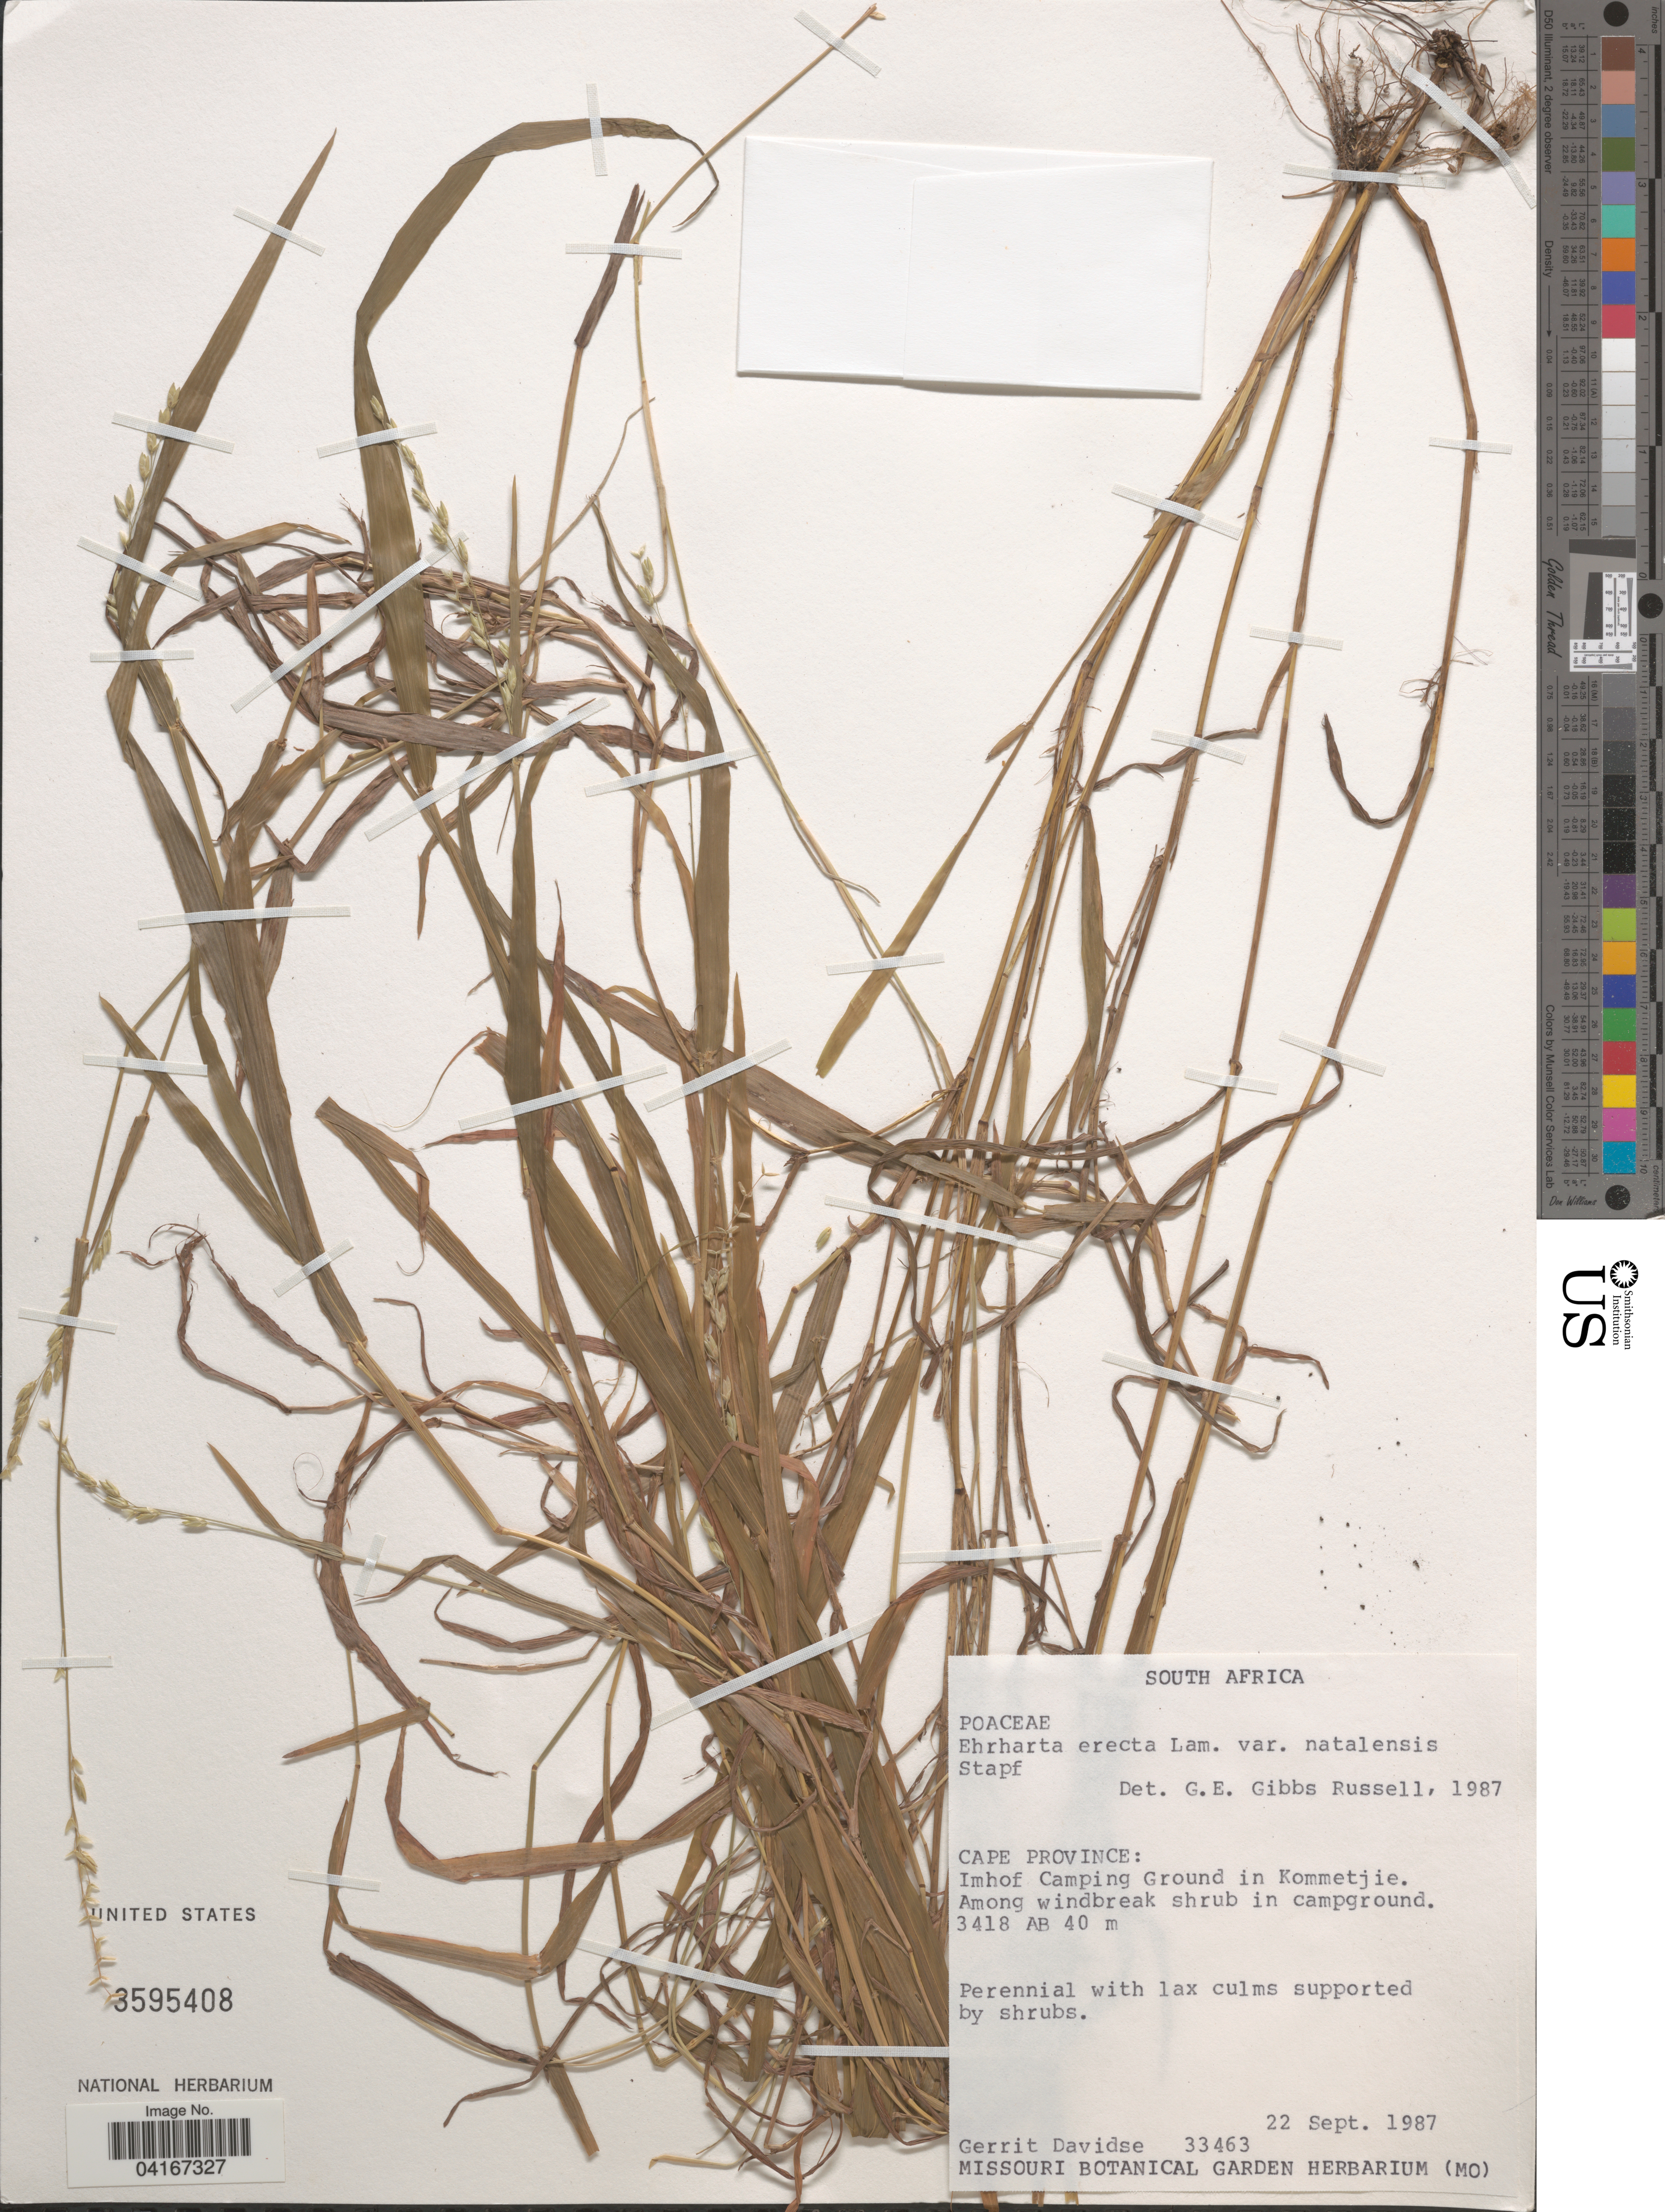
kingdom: Plantae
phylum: Tracheophyta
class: Liliopsida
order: Poales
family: Poaceae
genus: Ehrharta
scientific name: Ehrharta erecta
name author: Lam.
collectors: G. Davidse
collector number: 33463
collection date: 1987-09-22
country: South Africa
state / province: Western Cape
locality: Imhof Camping Ground in Kommetjie. 3418 AB.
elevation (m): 40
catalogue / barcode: US 3595408